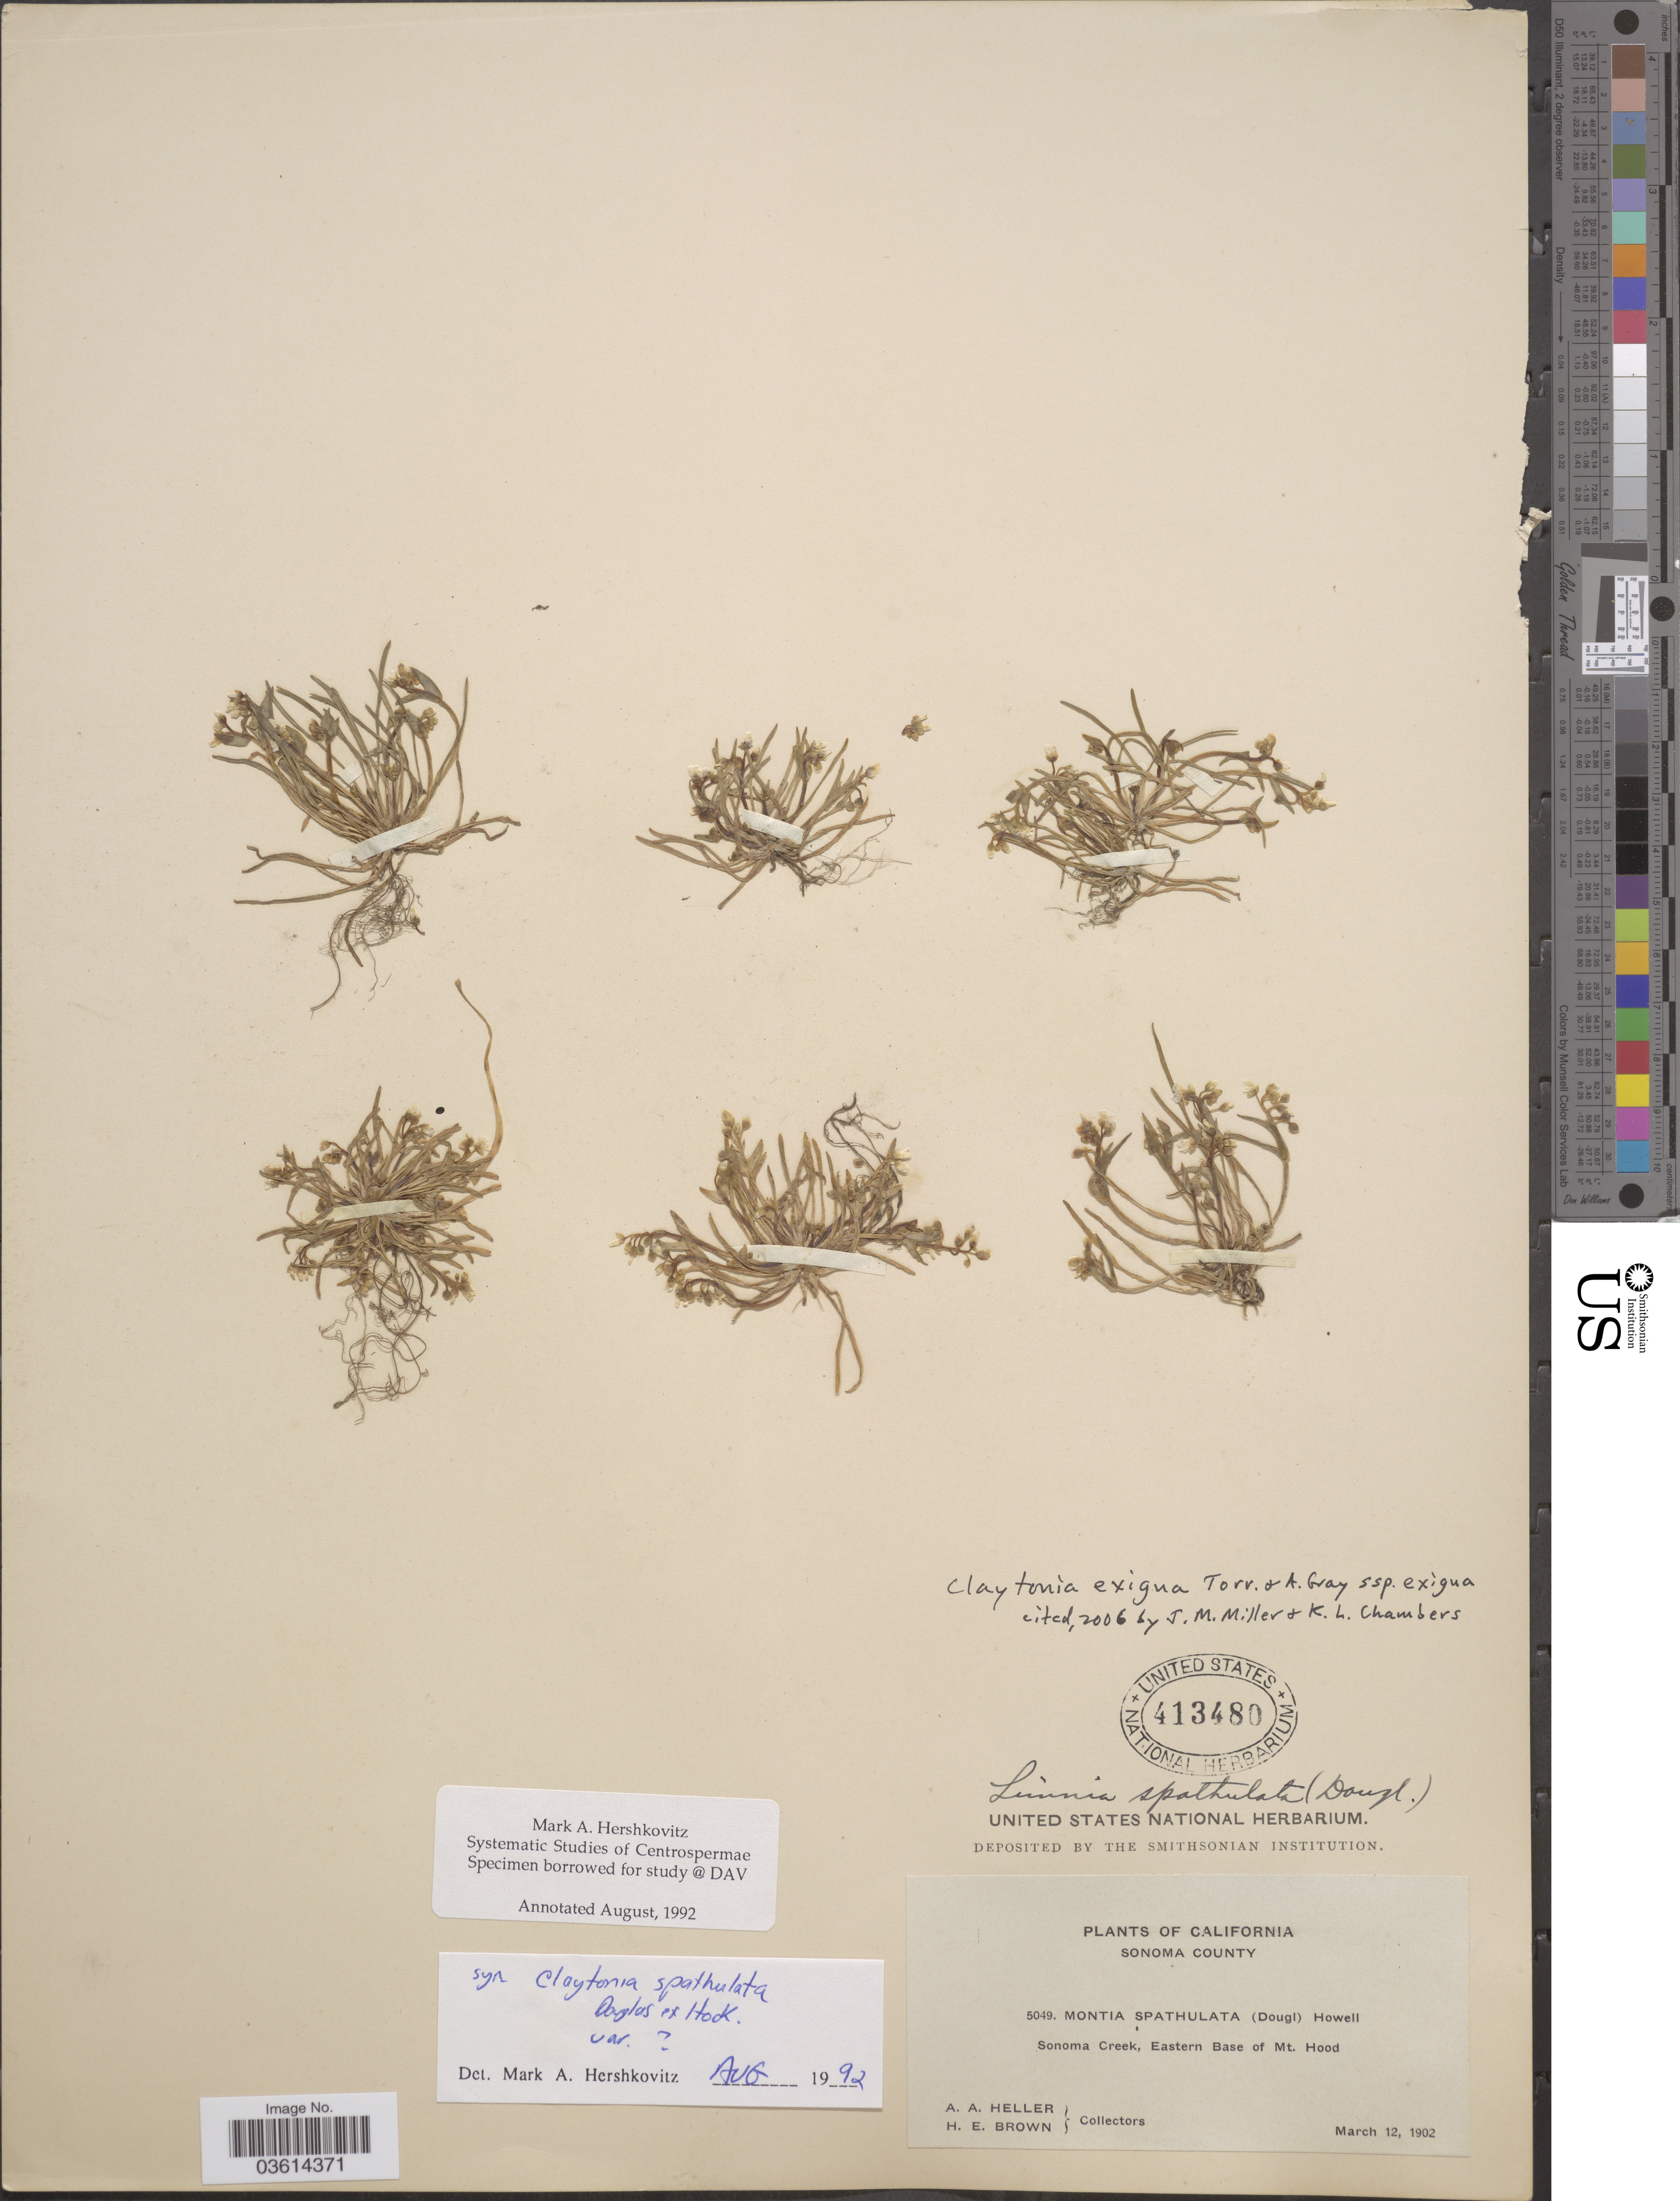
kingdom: Plantae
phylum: Tracheophyta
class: Magnoliopsida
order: Caryophyllales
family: Montiaceae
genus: Claytonia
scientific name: Claytonia exigua subsp. exigua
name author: (Douglas) Torr. & A. Gray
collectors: A. A. Heller & H. E. Brown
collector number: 5049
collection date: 1902-03-12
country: United States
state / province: California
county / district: Sonoma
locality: Sonoma County. Sonoma Creek, Eastern Base of Mt. Hood.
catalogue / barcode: US 413480